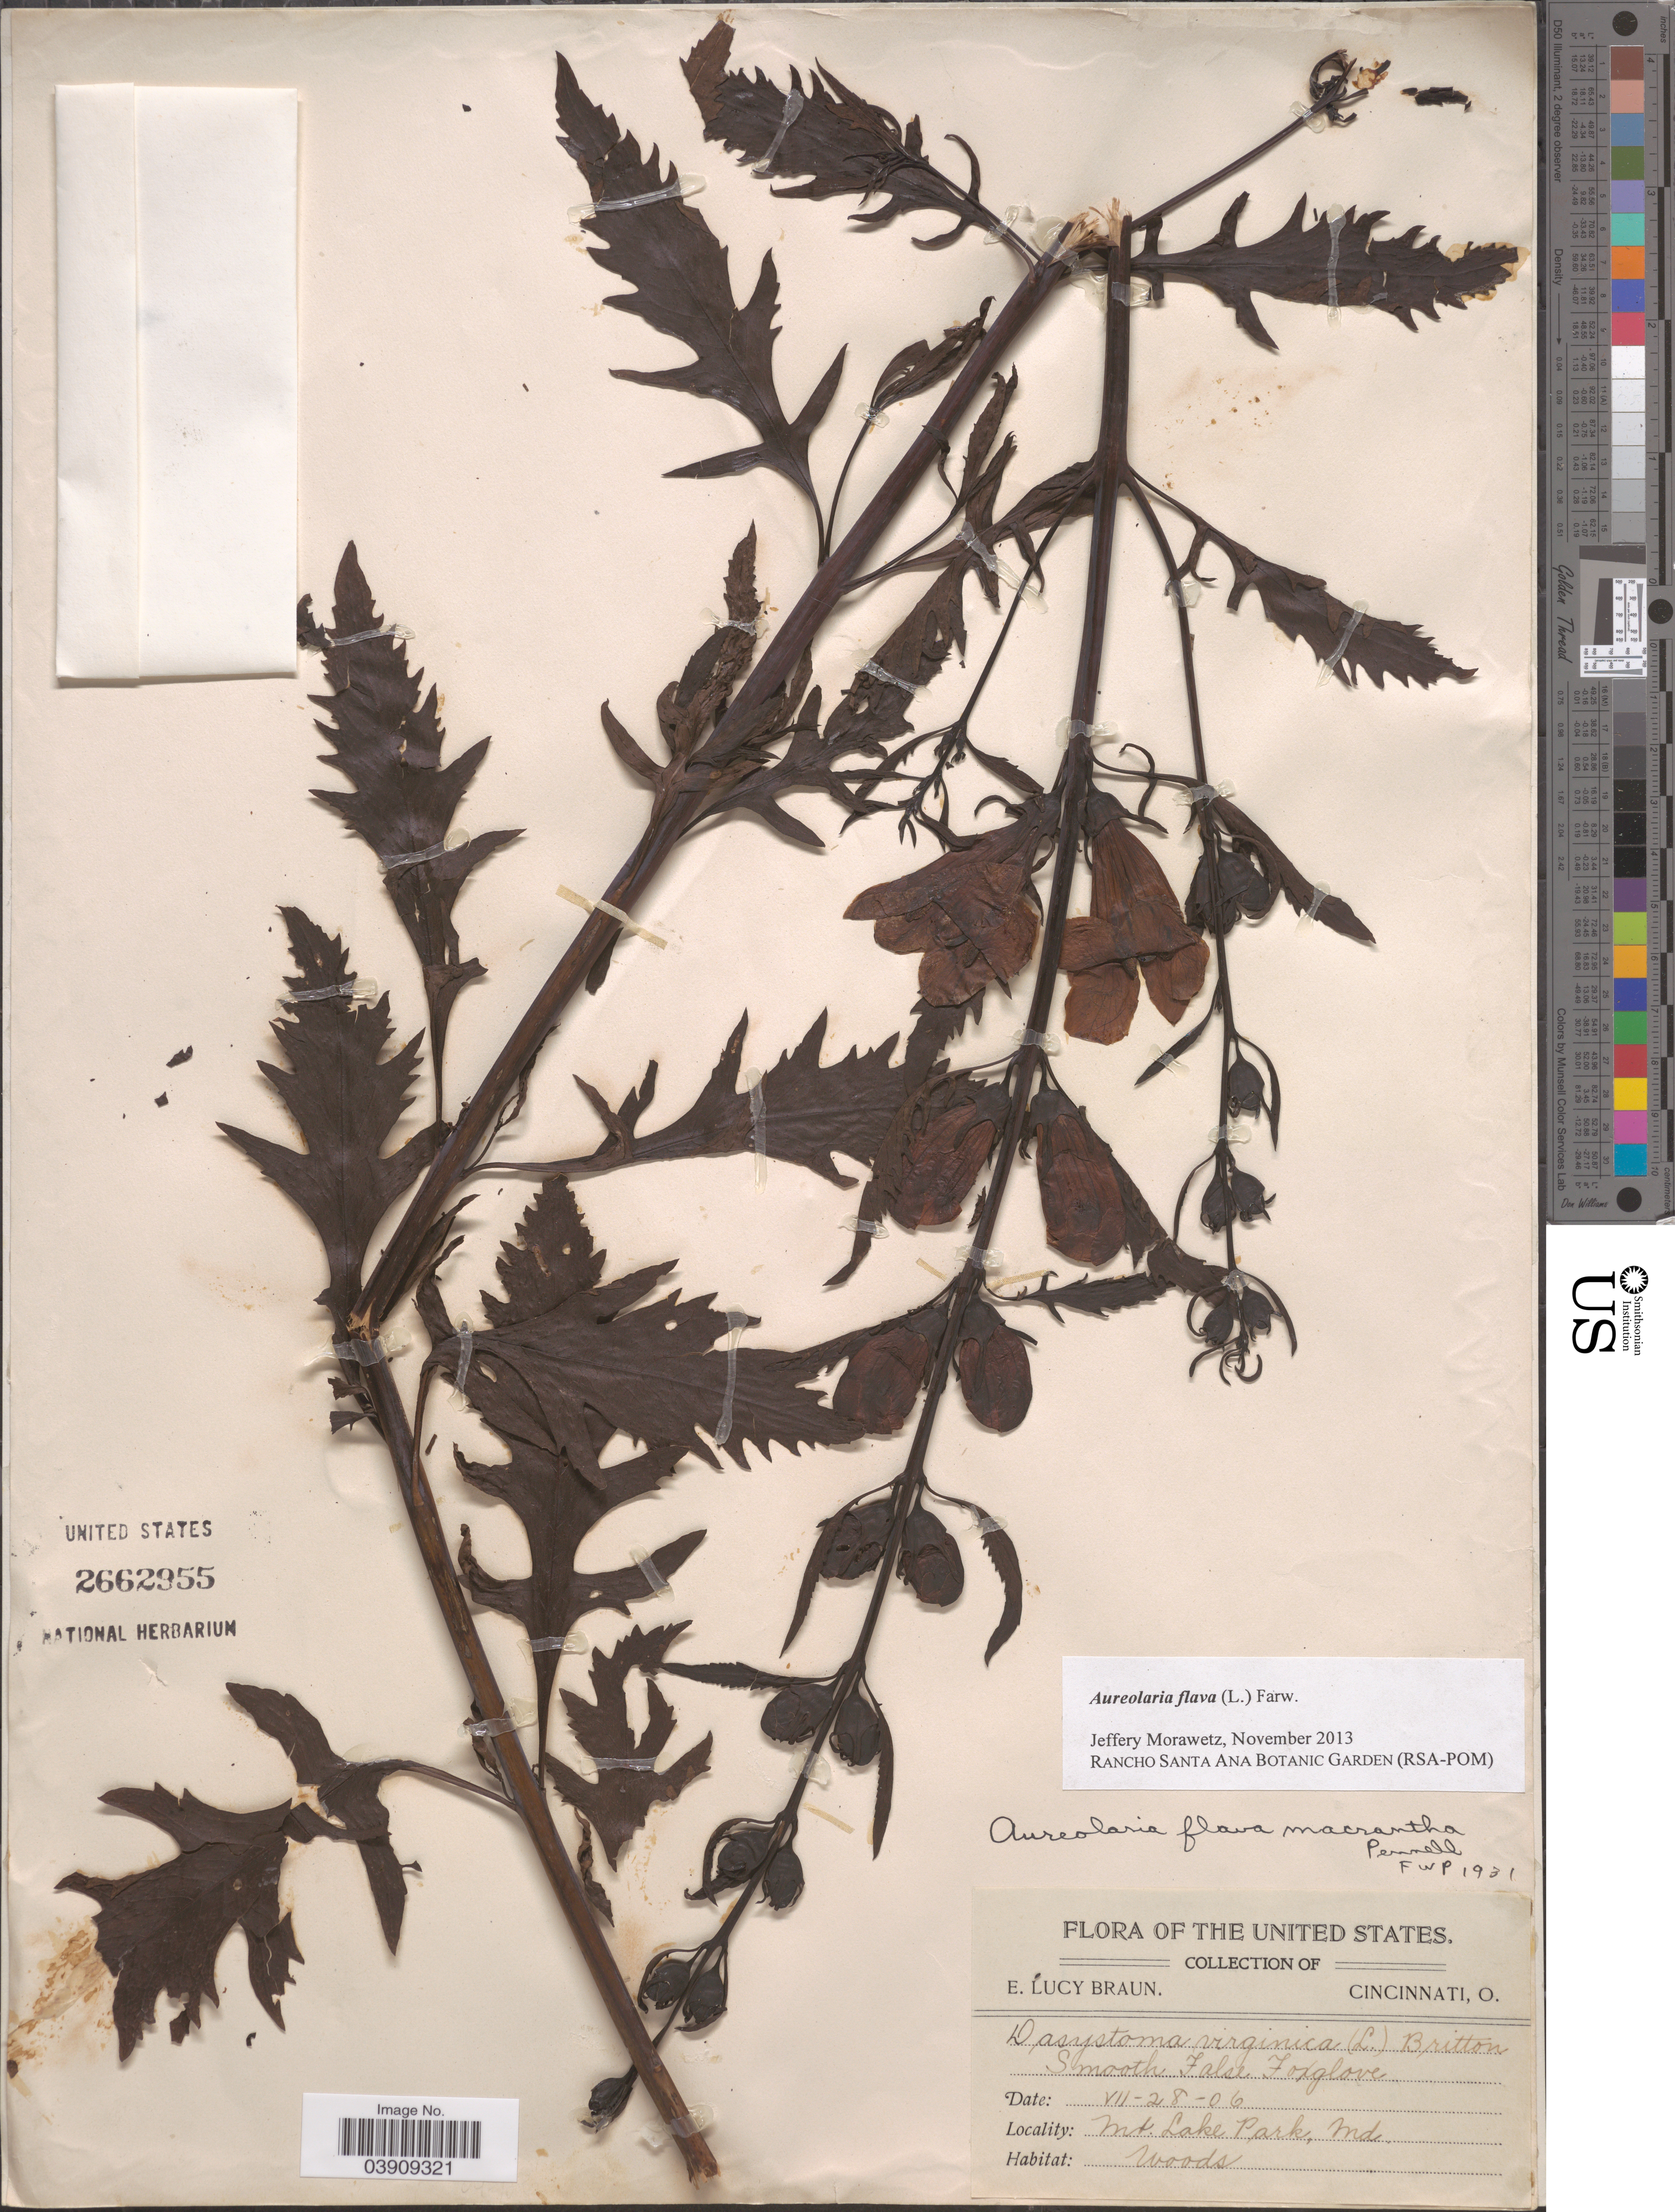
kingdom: Plantae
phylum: Tracheophyta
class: Magnoliopsida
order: Lamiales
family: Orobanchaceae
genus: Aureolaria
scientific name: Aureolaria flava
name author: (L.) Farw.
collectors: E. L. Braun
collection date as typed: Transcribed d/m/y: 28/7/6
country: United States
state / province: Maryland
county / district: Garrett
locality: Mt. Lake Park.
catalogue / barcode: US 2662955